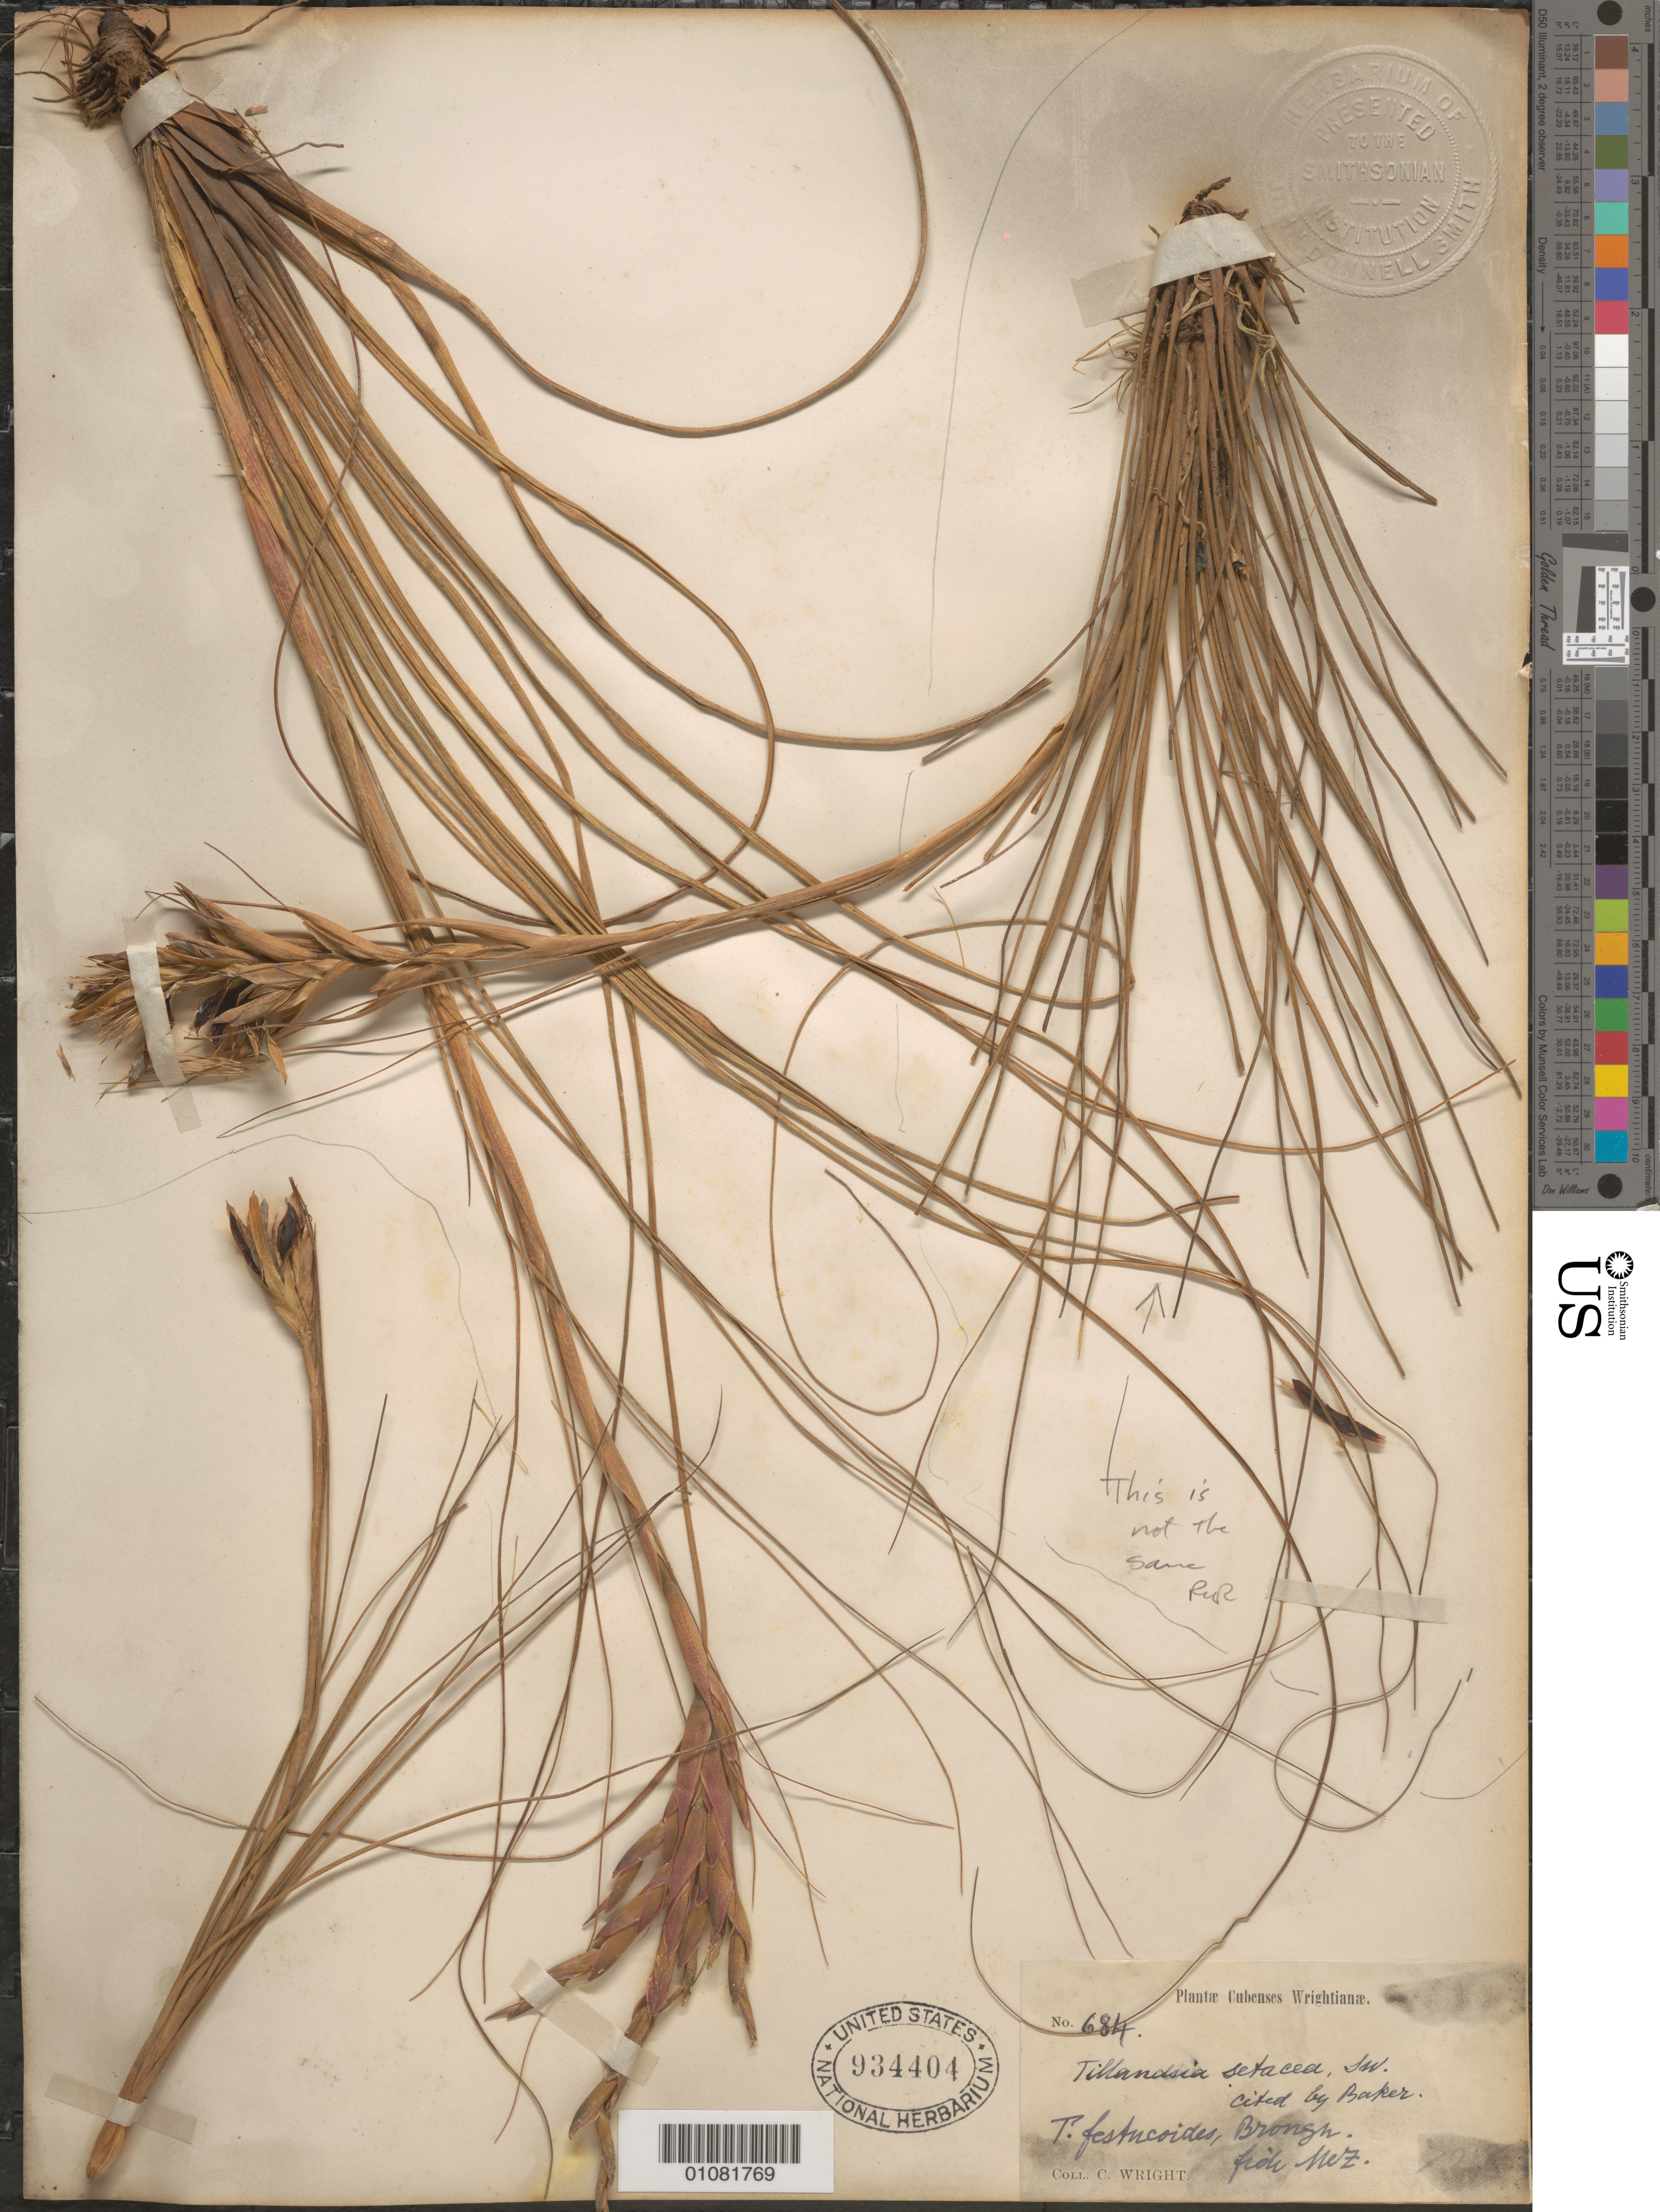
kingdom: Plantae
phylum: Tracheophyta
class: Liliopsida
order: Poales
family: Bromeliaceae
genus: Tillandsia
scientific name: Tillandsia festucoides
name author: Brongn. ex Mez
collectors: C. Wright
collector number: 684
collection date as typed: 1800 to 1899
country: Cuba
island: Cuba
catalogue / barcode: US 934404